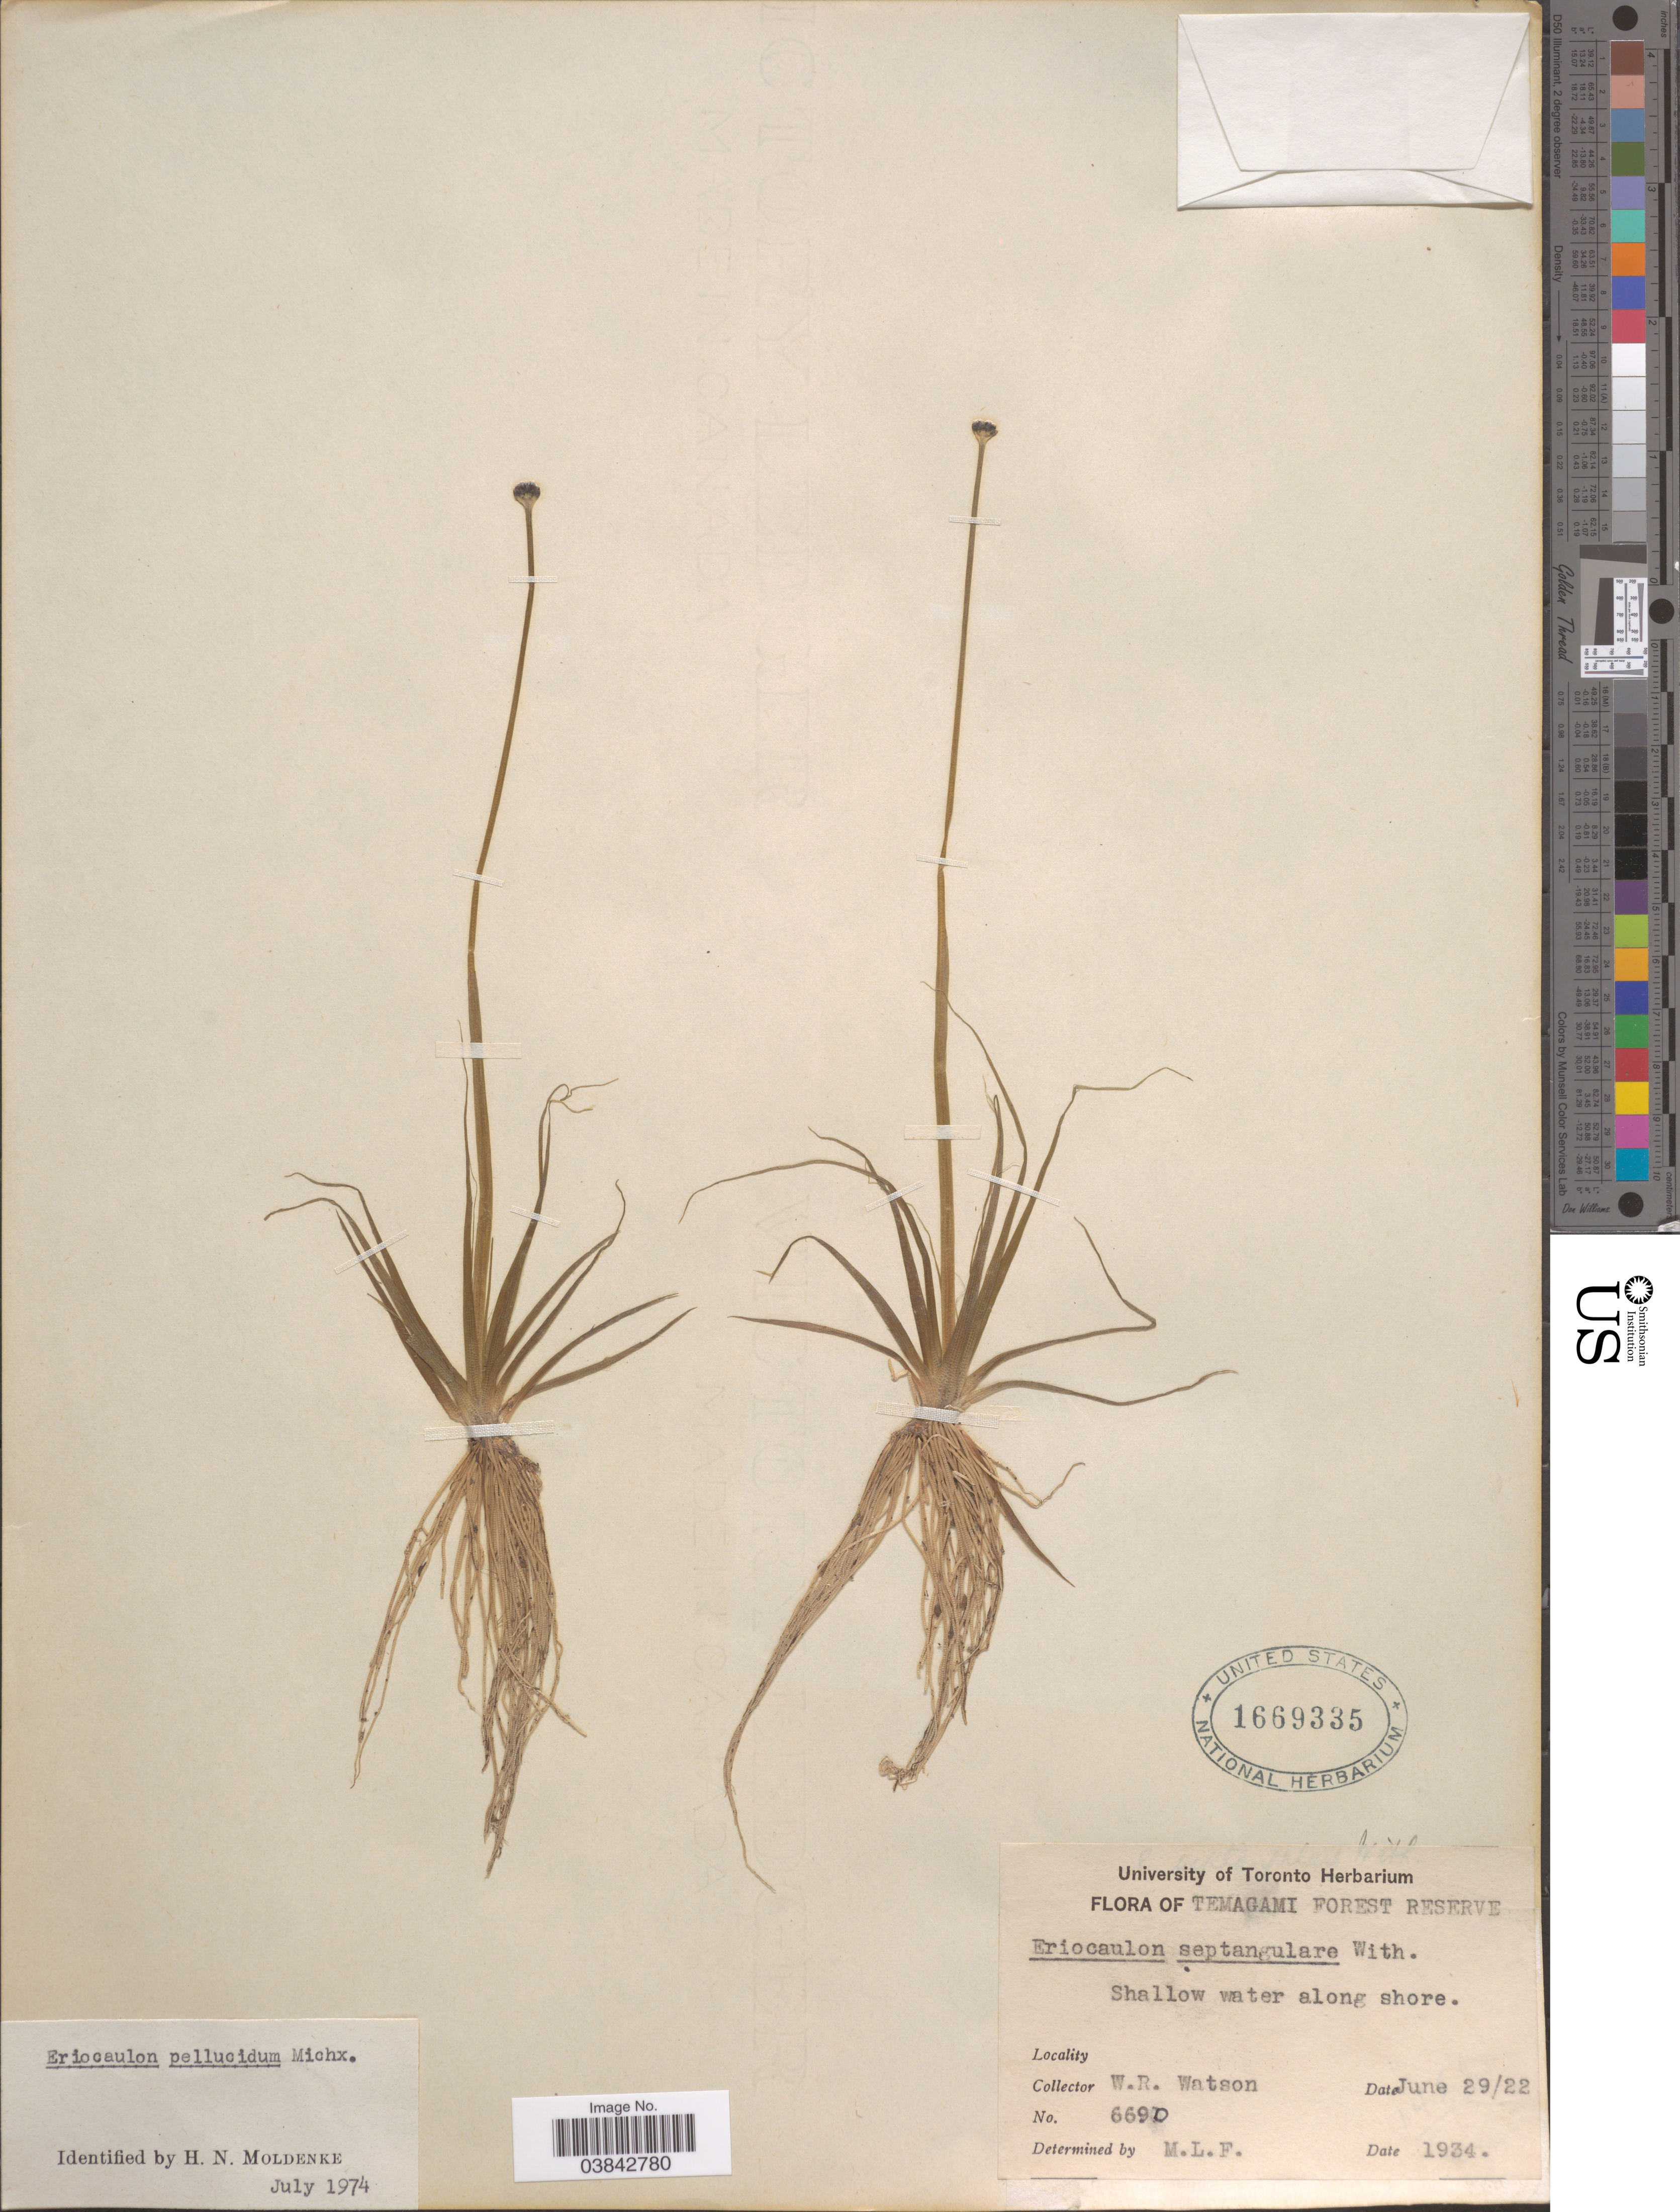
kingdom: Plantae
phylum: Tracheophyta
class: Liliopsida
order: Poales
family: Eriocaulaceae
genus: Eriocaulon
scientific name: Eriocaulon aquaticum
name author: (Hill) Druce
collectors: W. R. Watson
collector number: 6690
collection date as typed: Transcribed d/m/y: 29/6/22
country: Canada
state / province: Ontario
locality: Temagami Forest Reserve.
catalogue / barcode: US 1669335